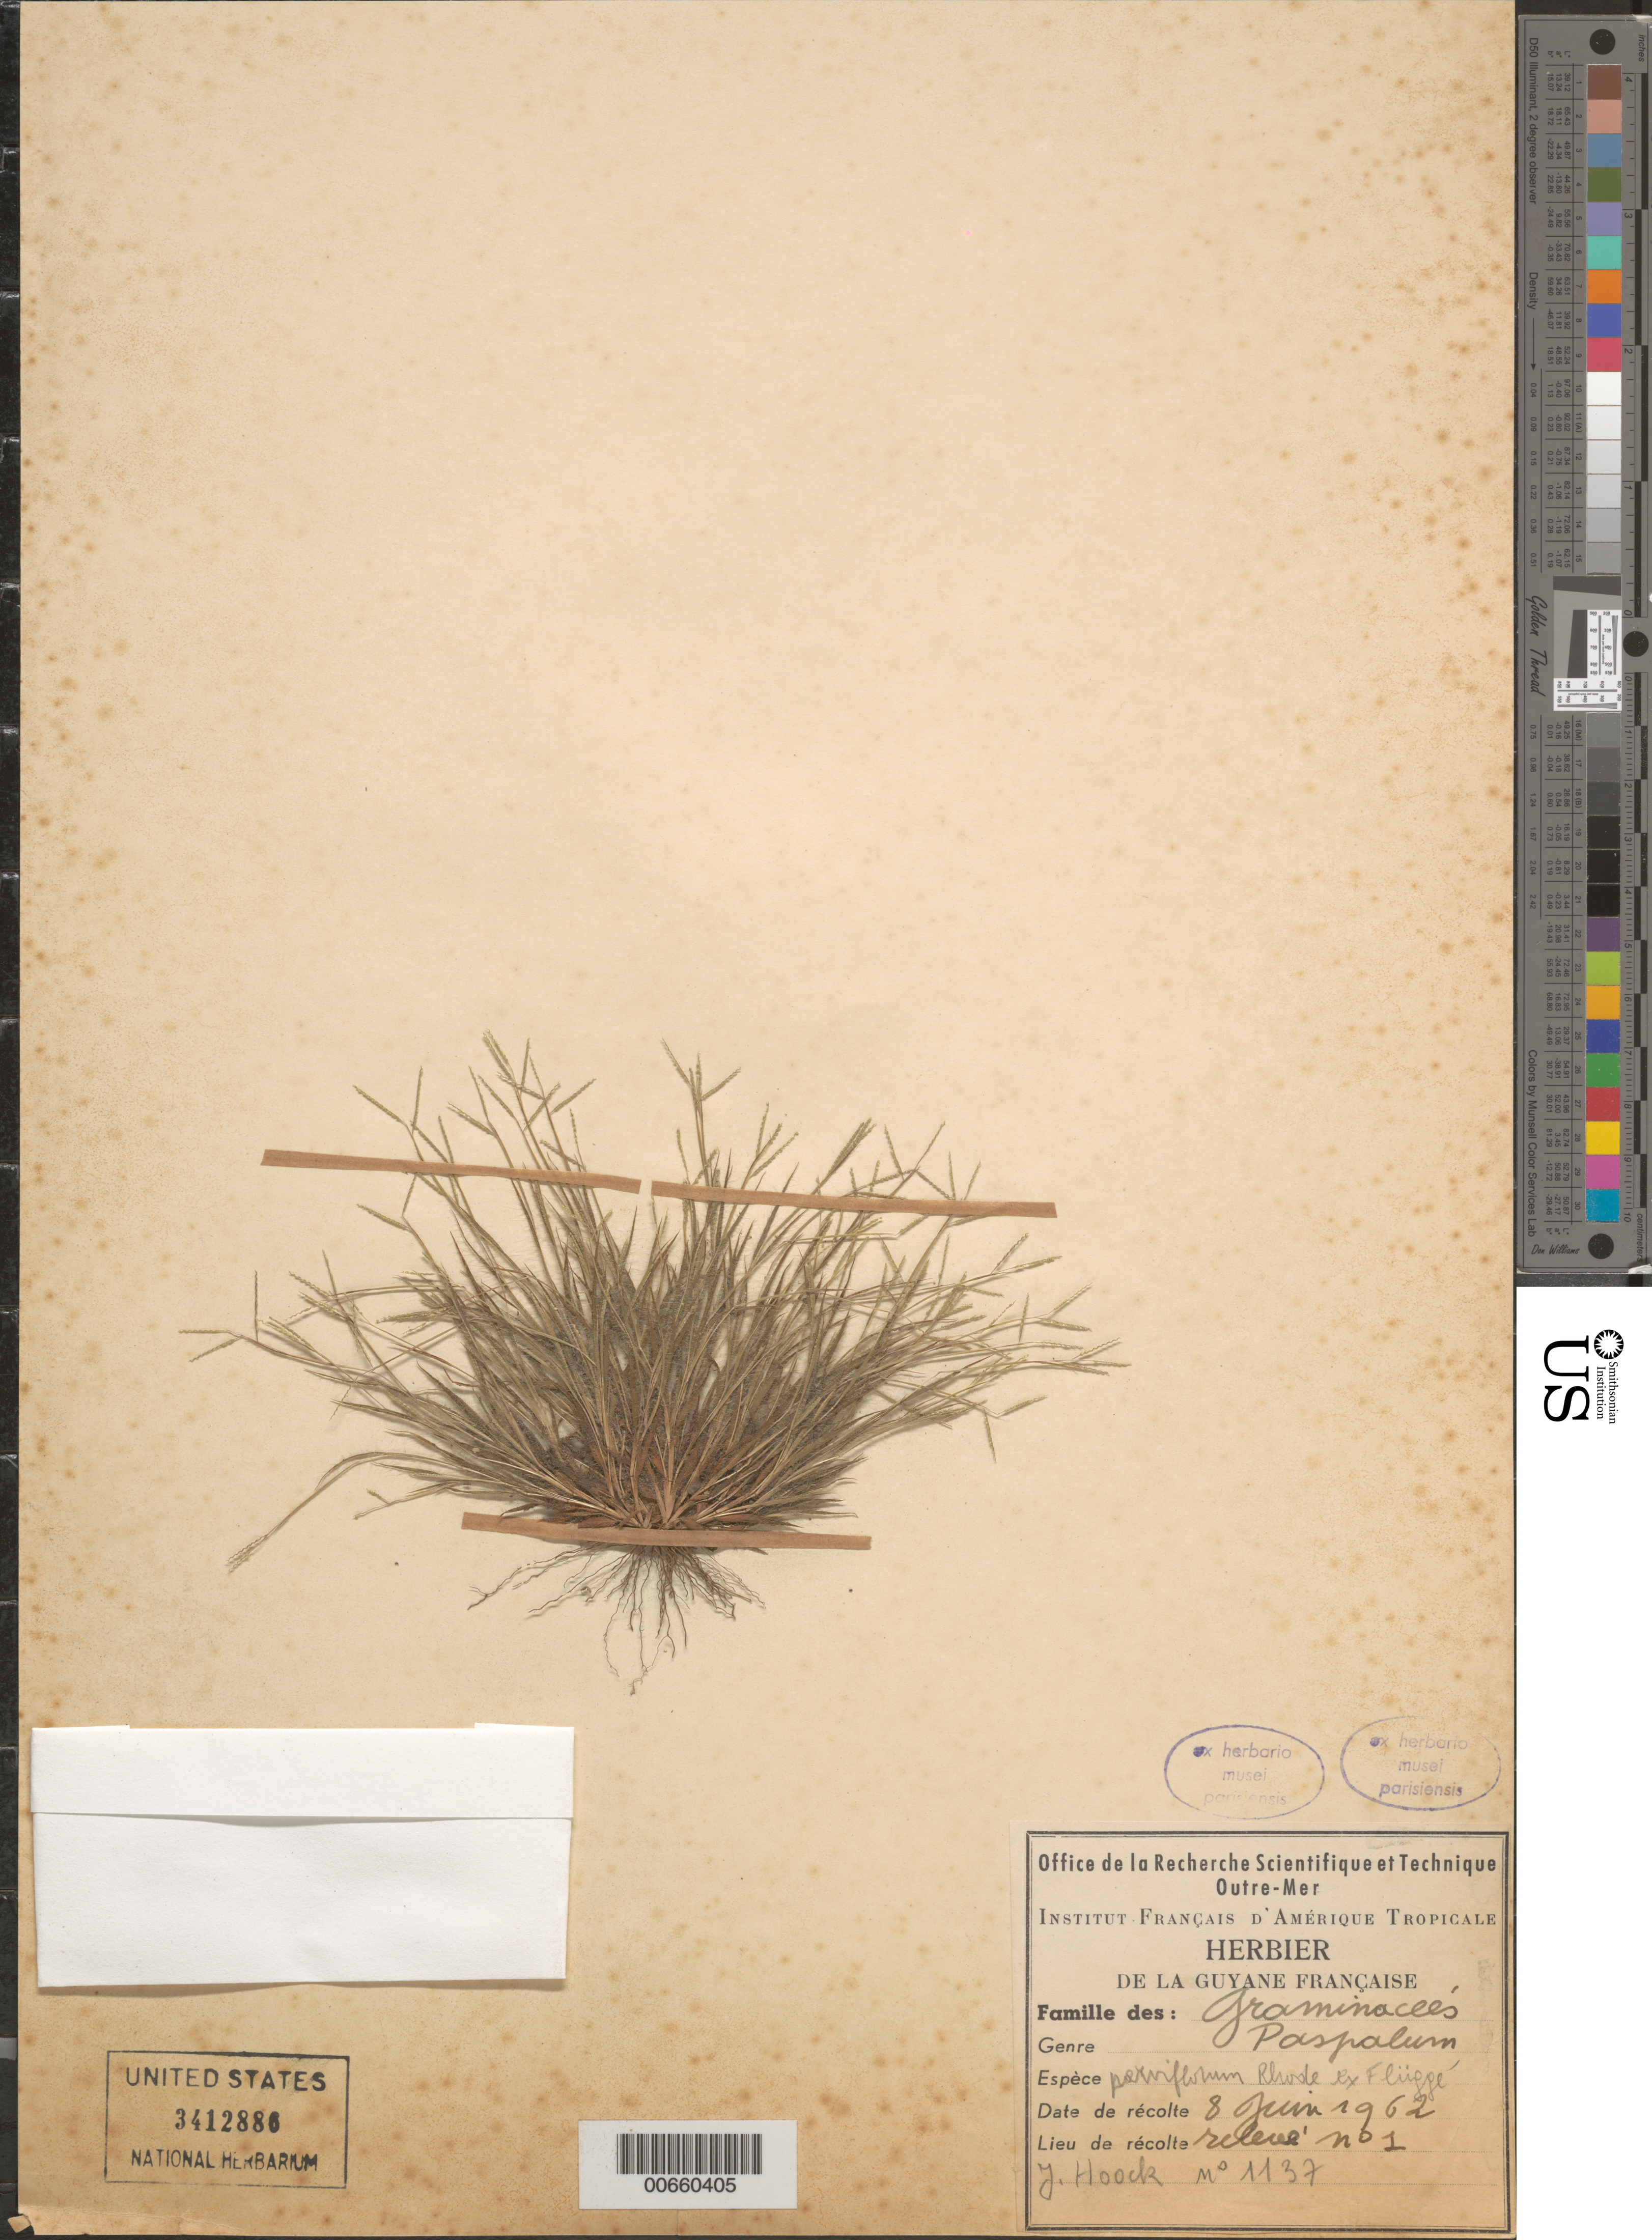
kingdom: Plantae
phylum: Tracheophyta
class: Liliopsida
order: Poales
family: Poaceae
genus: Paspalum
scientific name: Paspalum parviflorum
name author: Rohde ex Flüggé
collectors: J. Hoock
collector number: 1137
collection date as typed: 8-Jun-62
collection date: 1962-06-08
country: French Guiana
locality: Relevé no. 1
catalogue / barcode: US 3412886